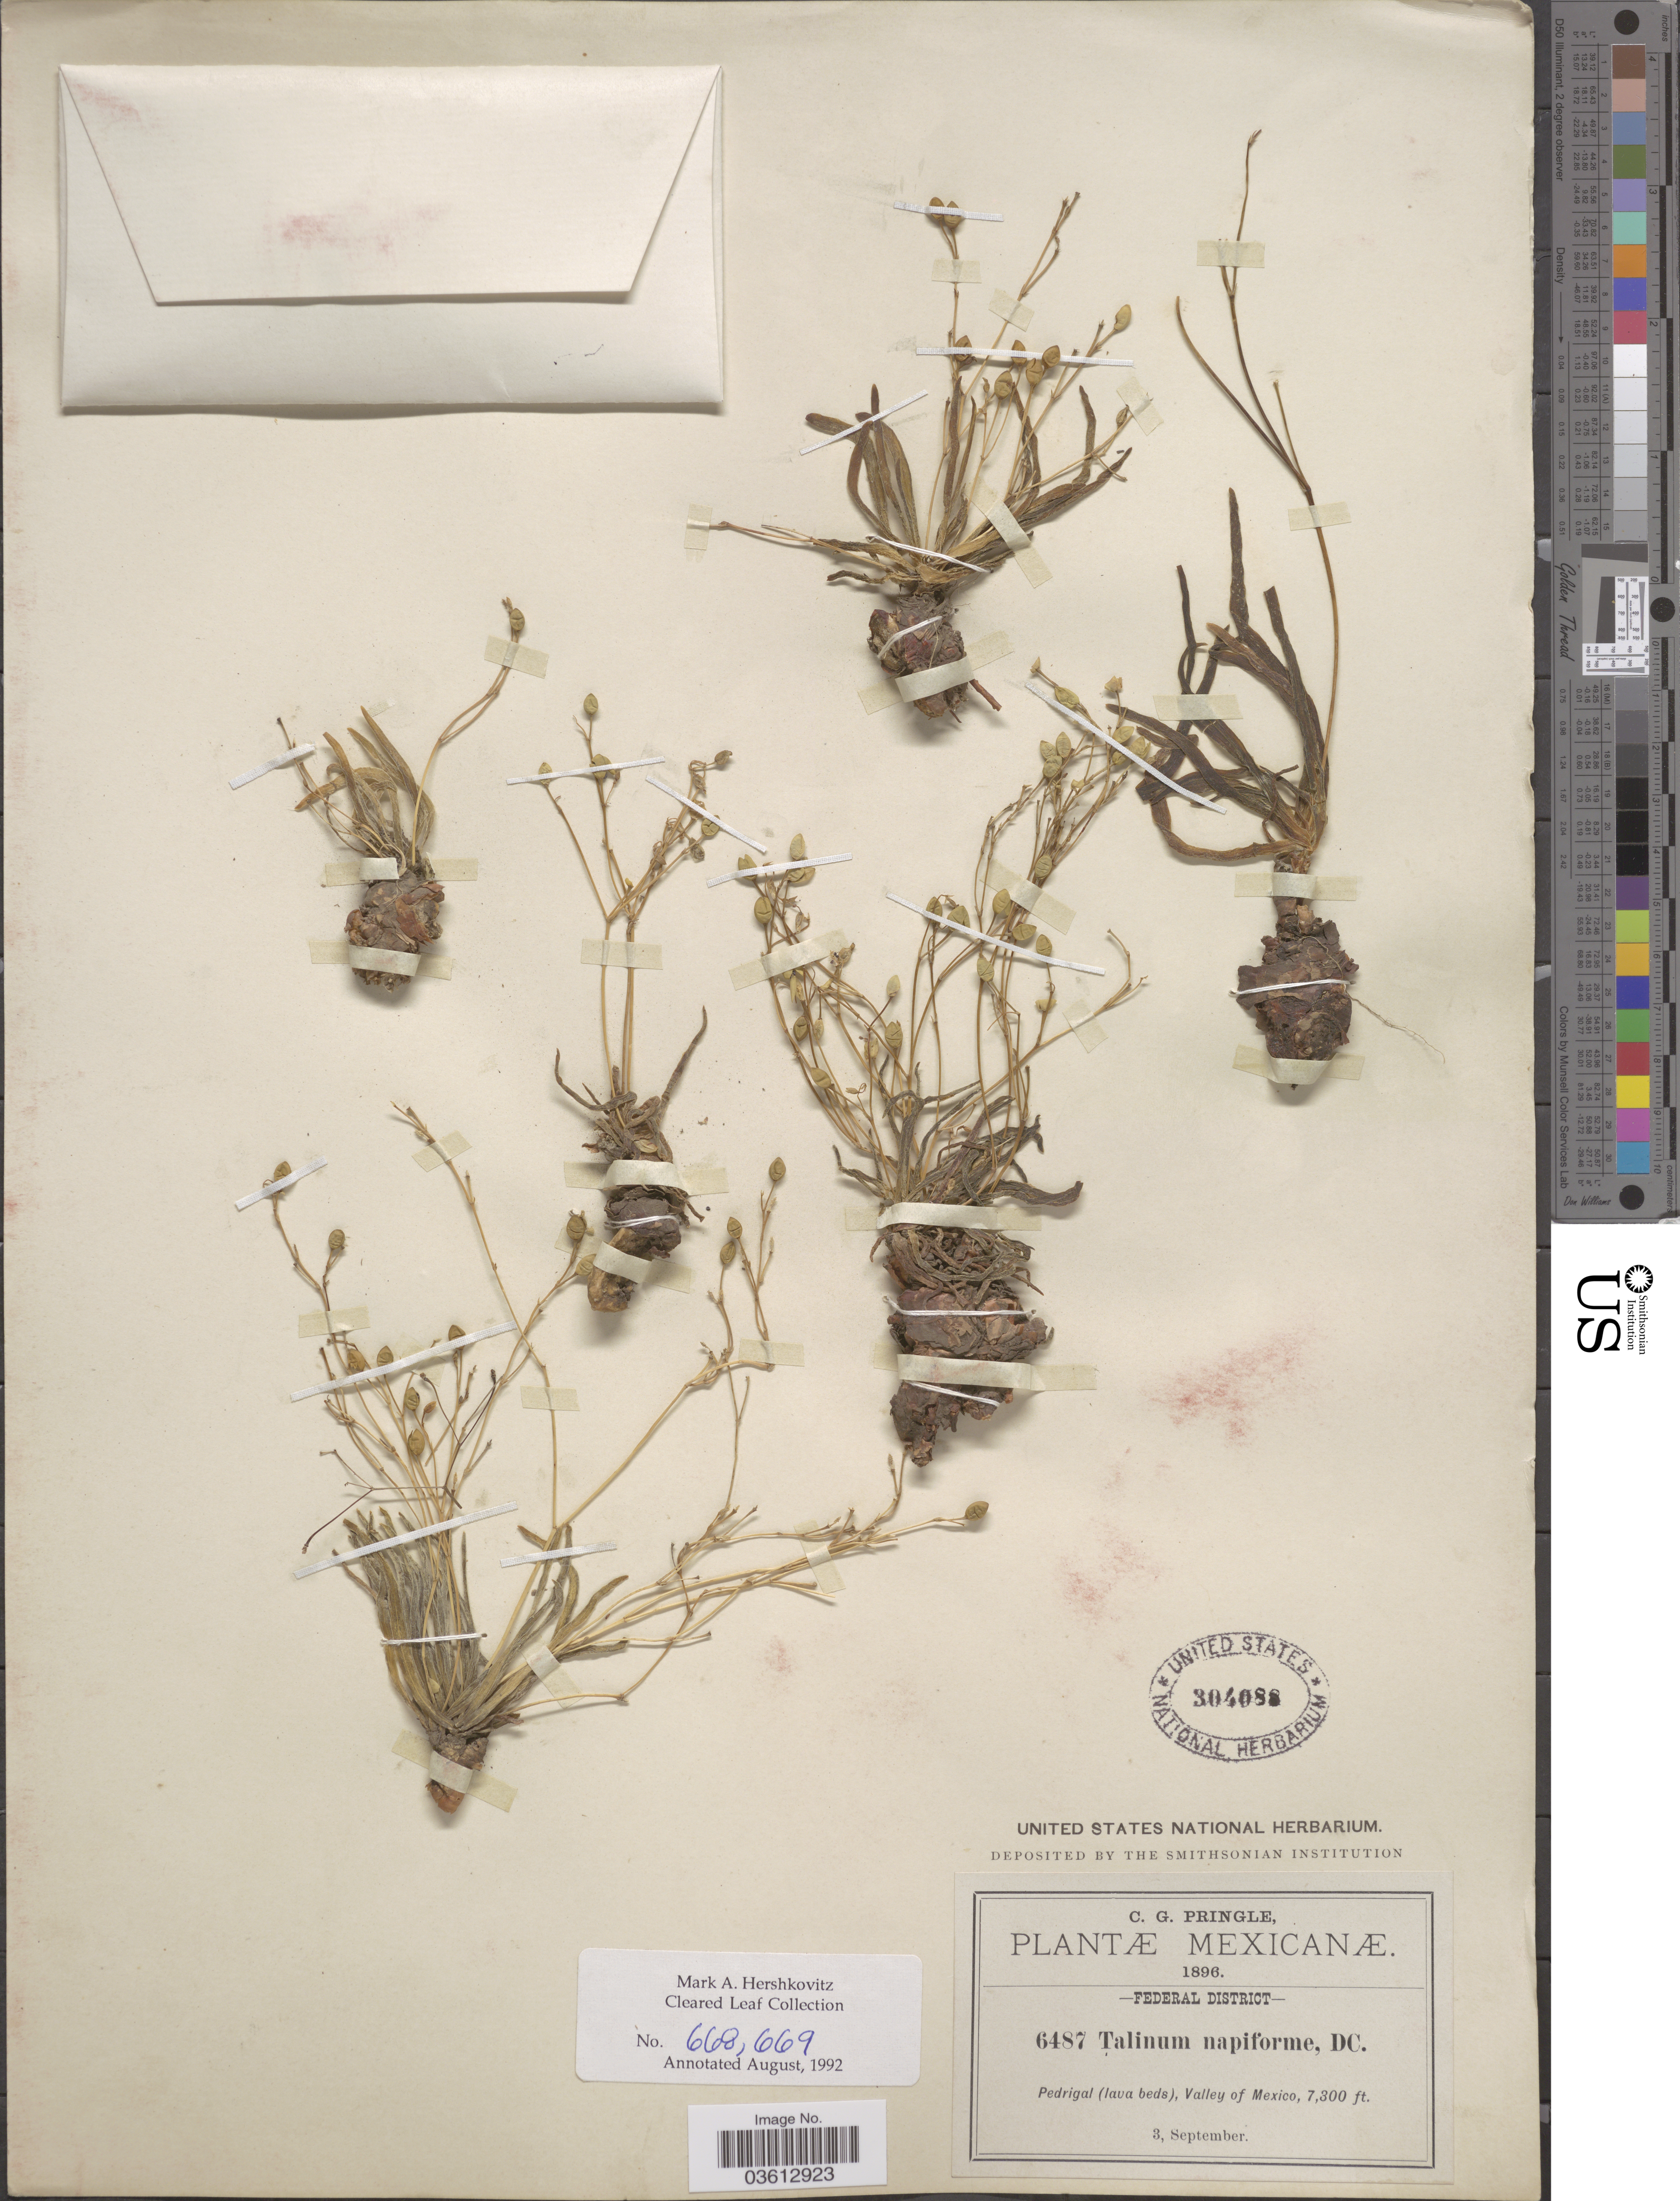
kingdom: Plantae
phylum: Tracheophyta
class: Magnoliopsida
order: Caryophyllales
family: Talinaceae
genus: Talinum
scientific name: Talinum napiforme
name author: DC.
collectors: C. G. Pringle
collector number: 6487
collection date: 1896-09-03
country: Mexico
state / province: Distrito Federal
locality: Federal District. Pedrigal (lava beds), Valley of Mexico.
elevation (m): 2225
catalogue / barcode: US 304088